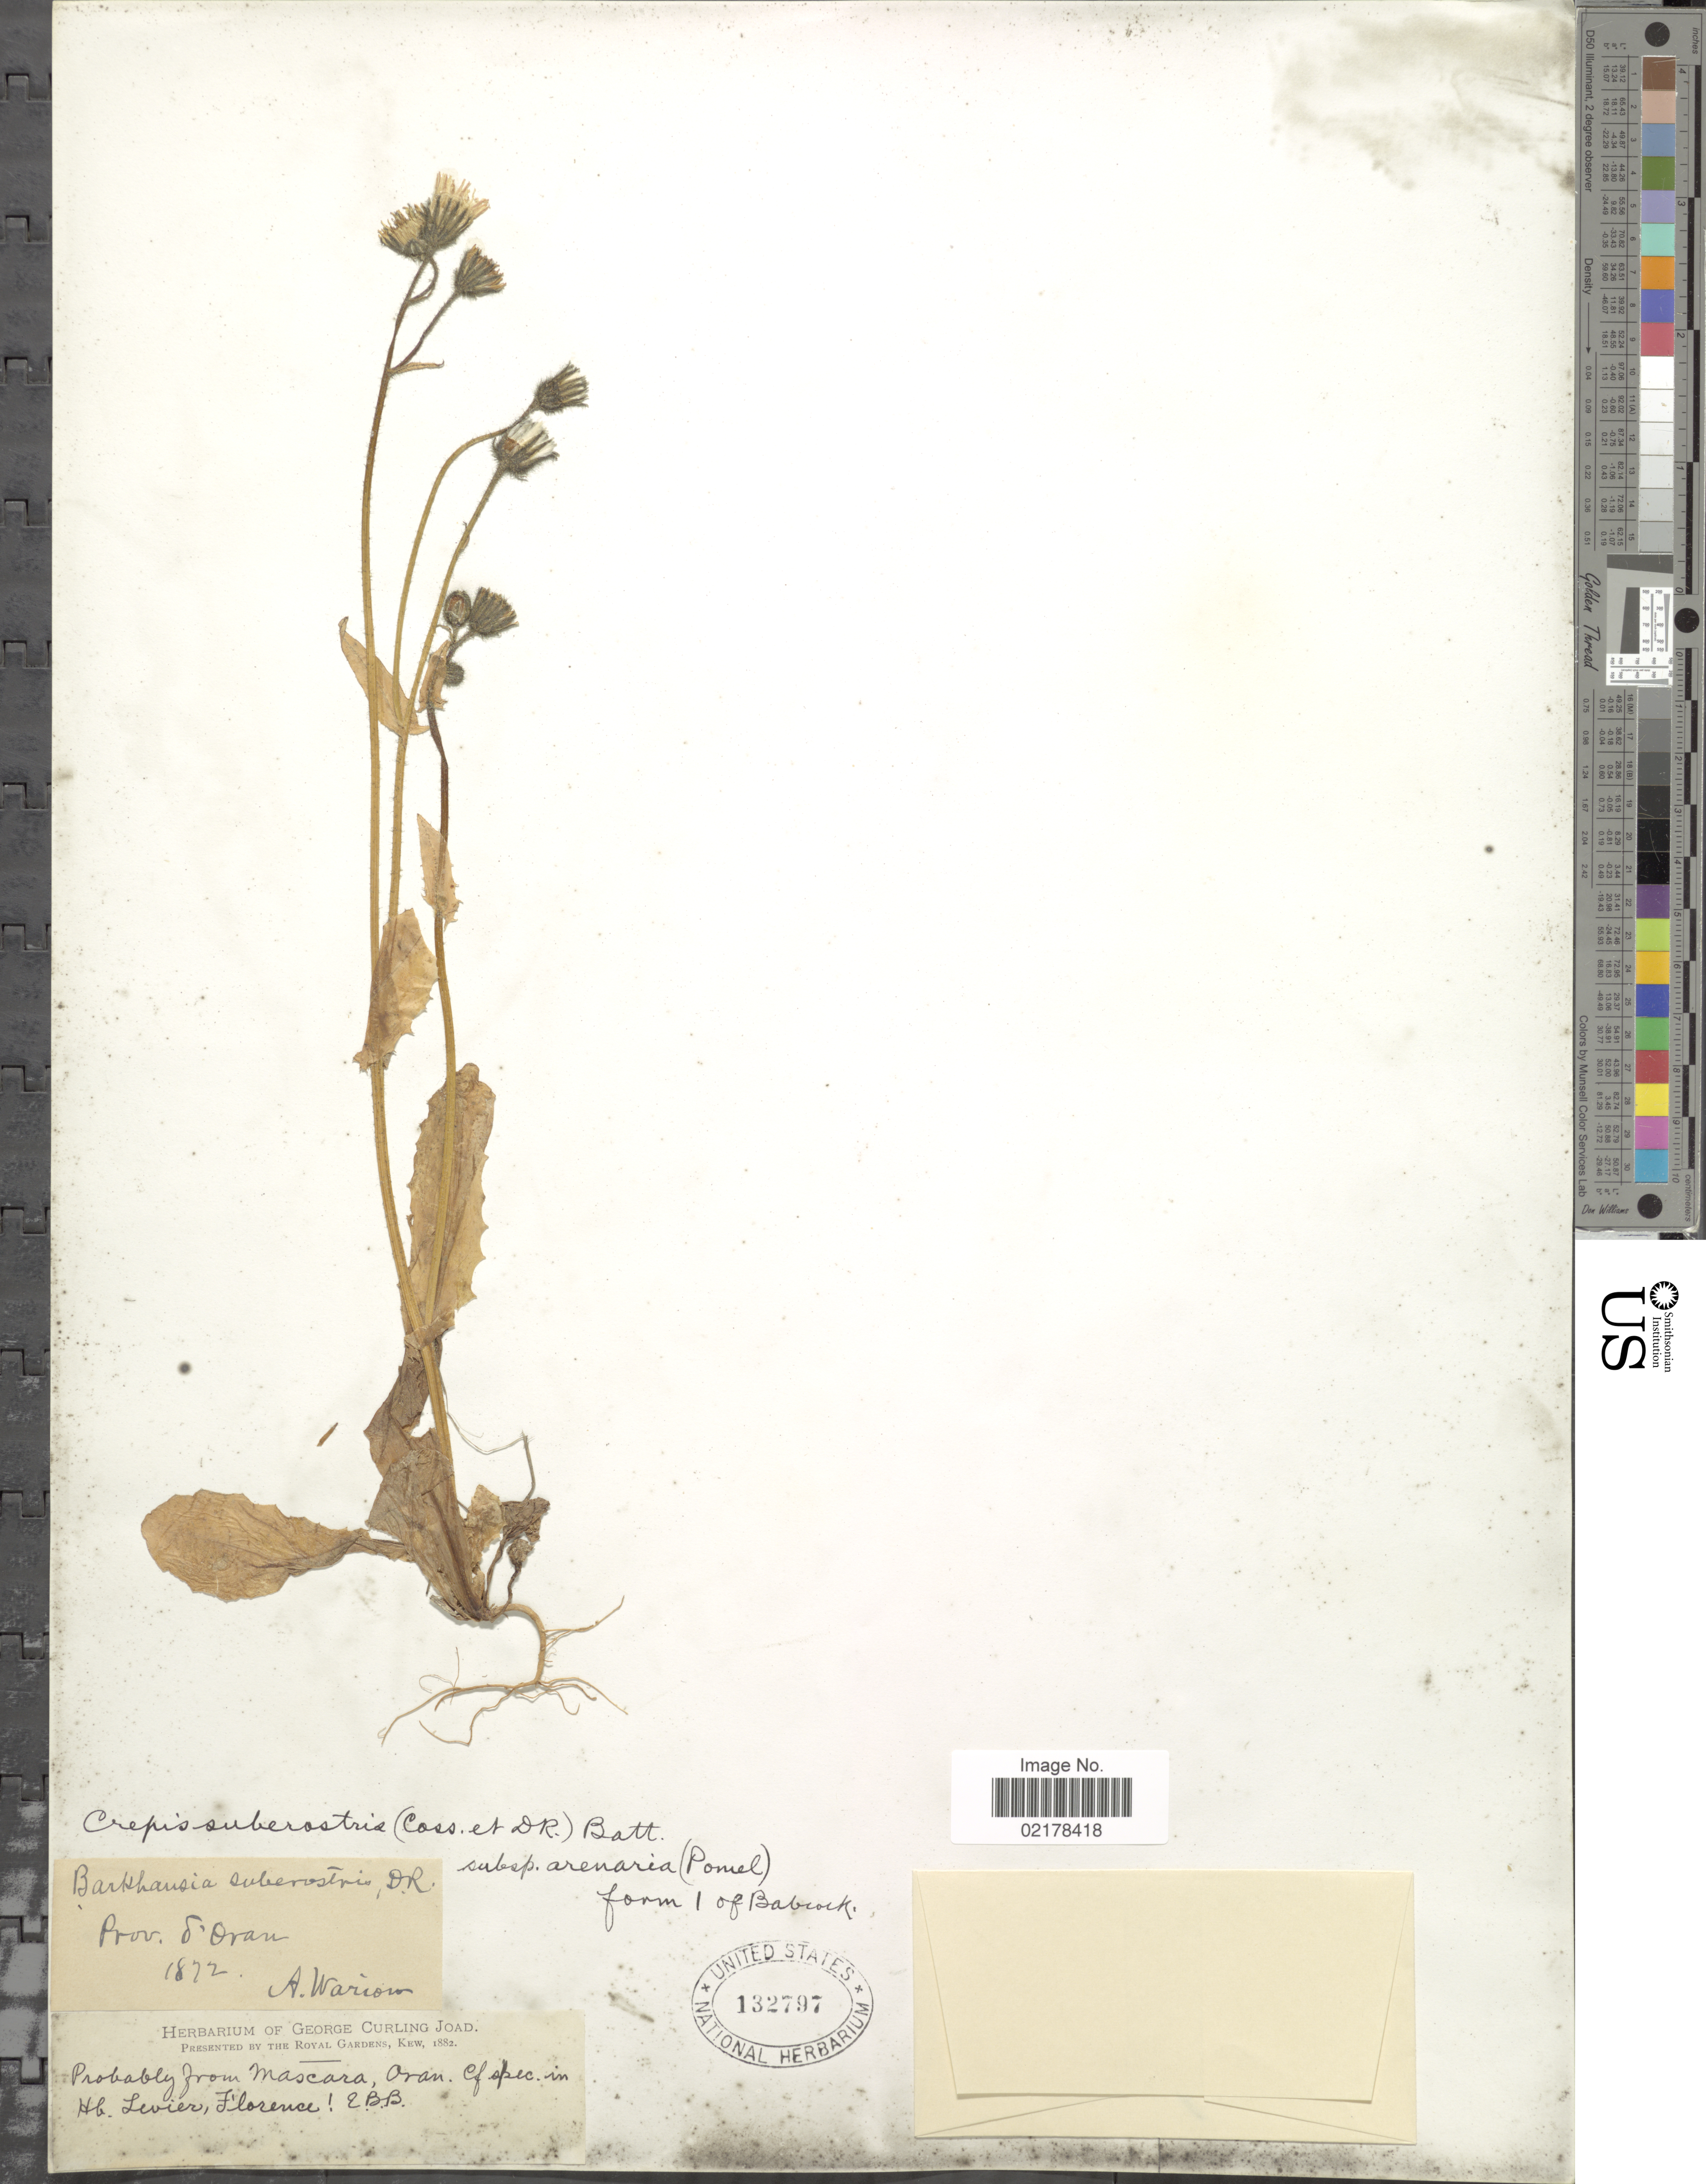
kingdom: Plantae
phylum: Tracheophyta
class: Magnoliopsida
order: Asterales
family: Asteraceae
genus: Crepis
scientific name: Crepis arenaria subsp. suberostris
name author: (Batt.) Greuter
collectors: A. Warion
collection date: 1872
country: Algeria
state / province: Oran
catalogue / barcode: US 132797